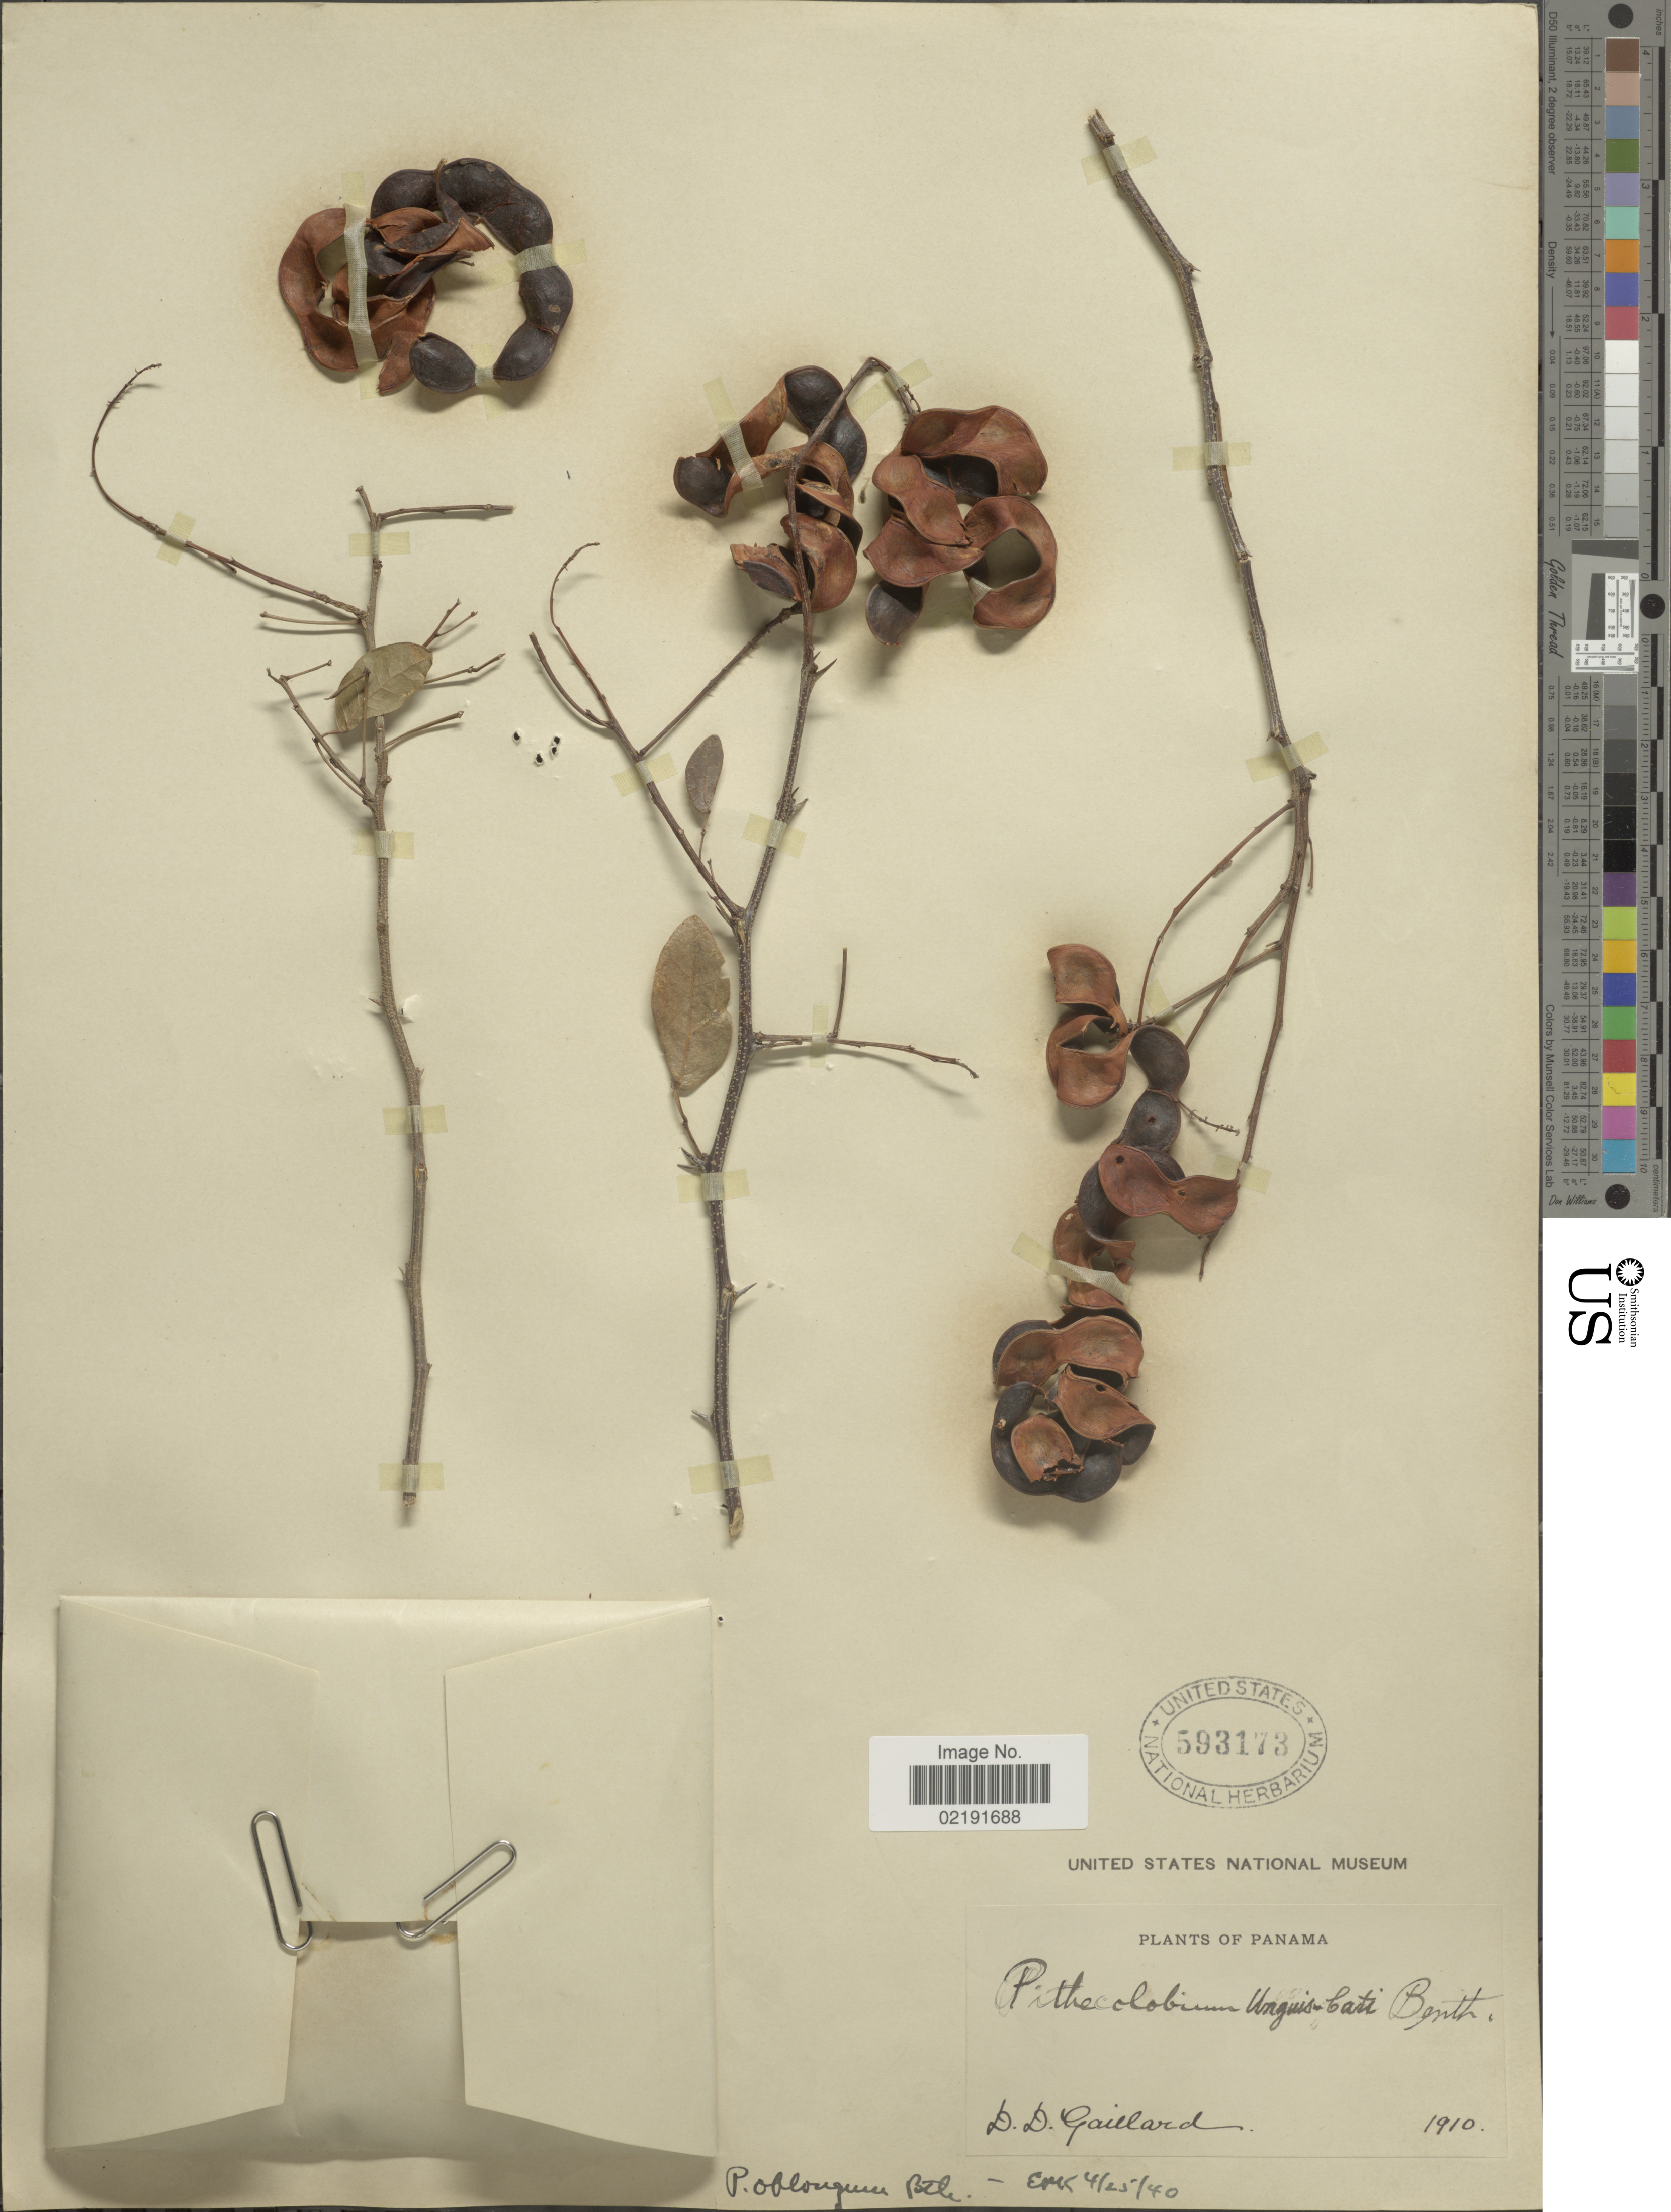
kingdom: Plantae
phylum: Tracheophyta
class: Magnoliopsida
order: Fabales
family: Fabaceae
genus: Pithecellobium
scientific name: Pithecellobium oblongum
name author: Benth.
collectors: D. Gaillard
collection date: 1910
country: Panama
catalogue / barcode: US 593173